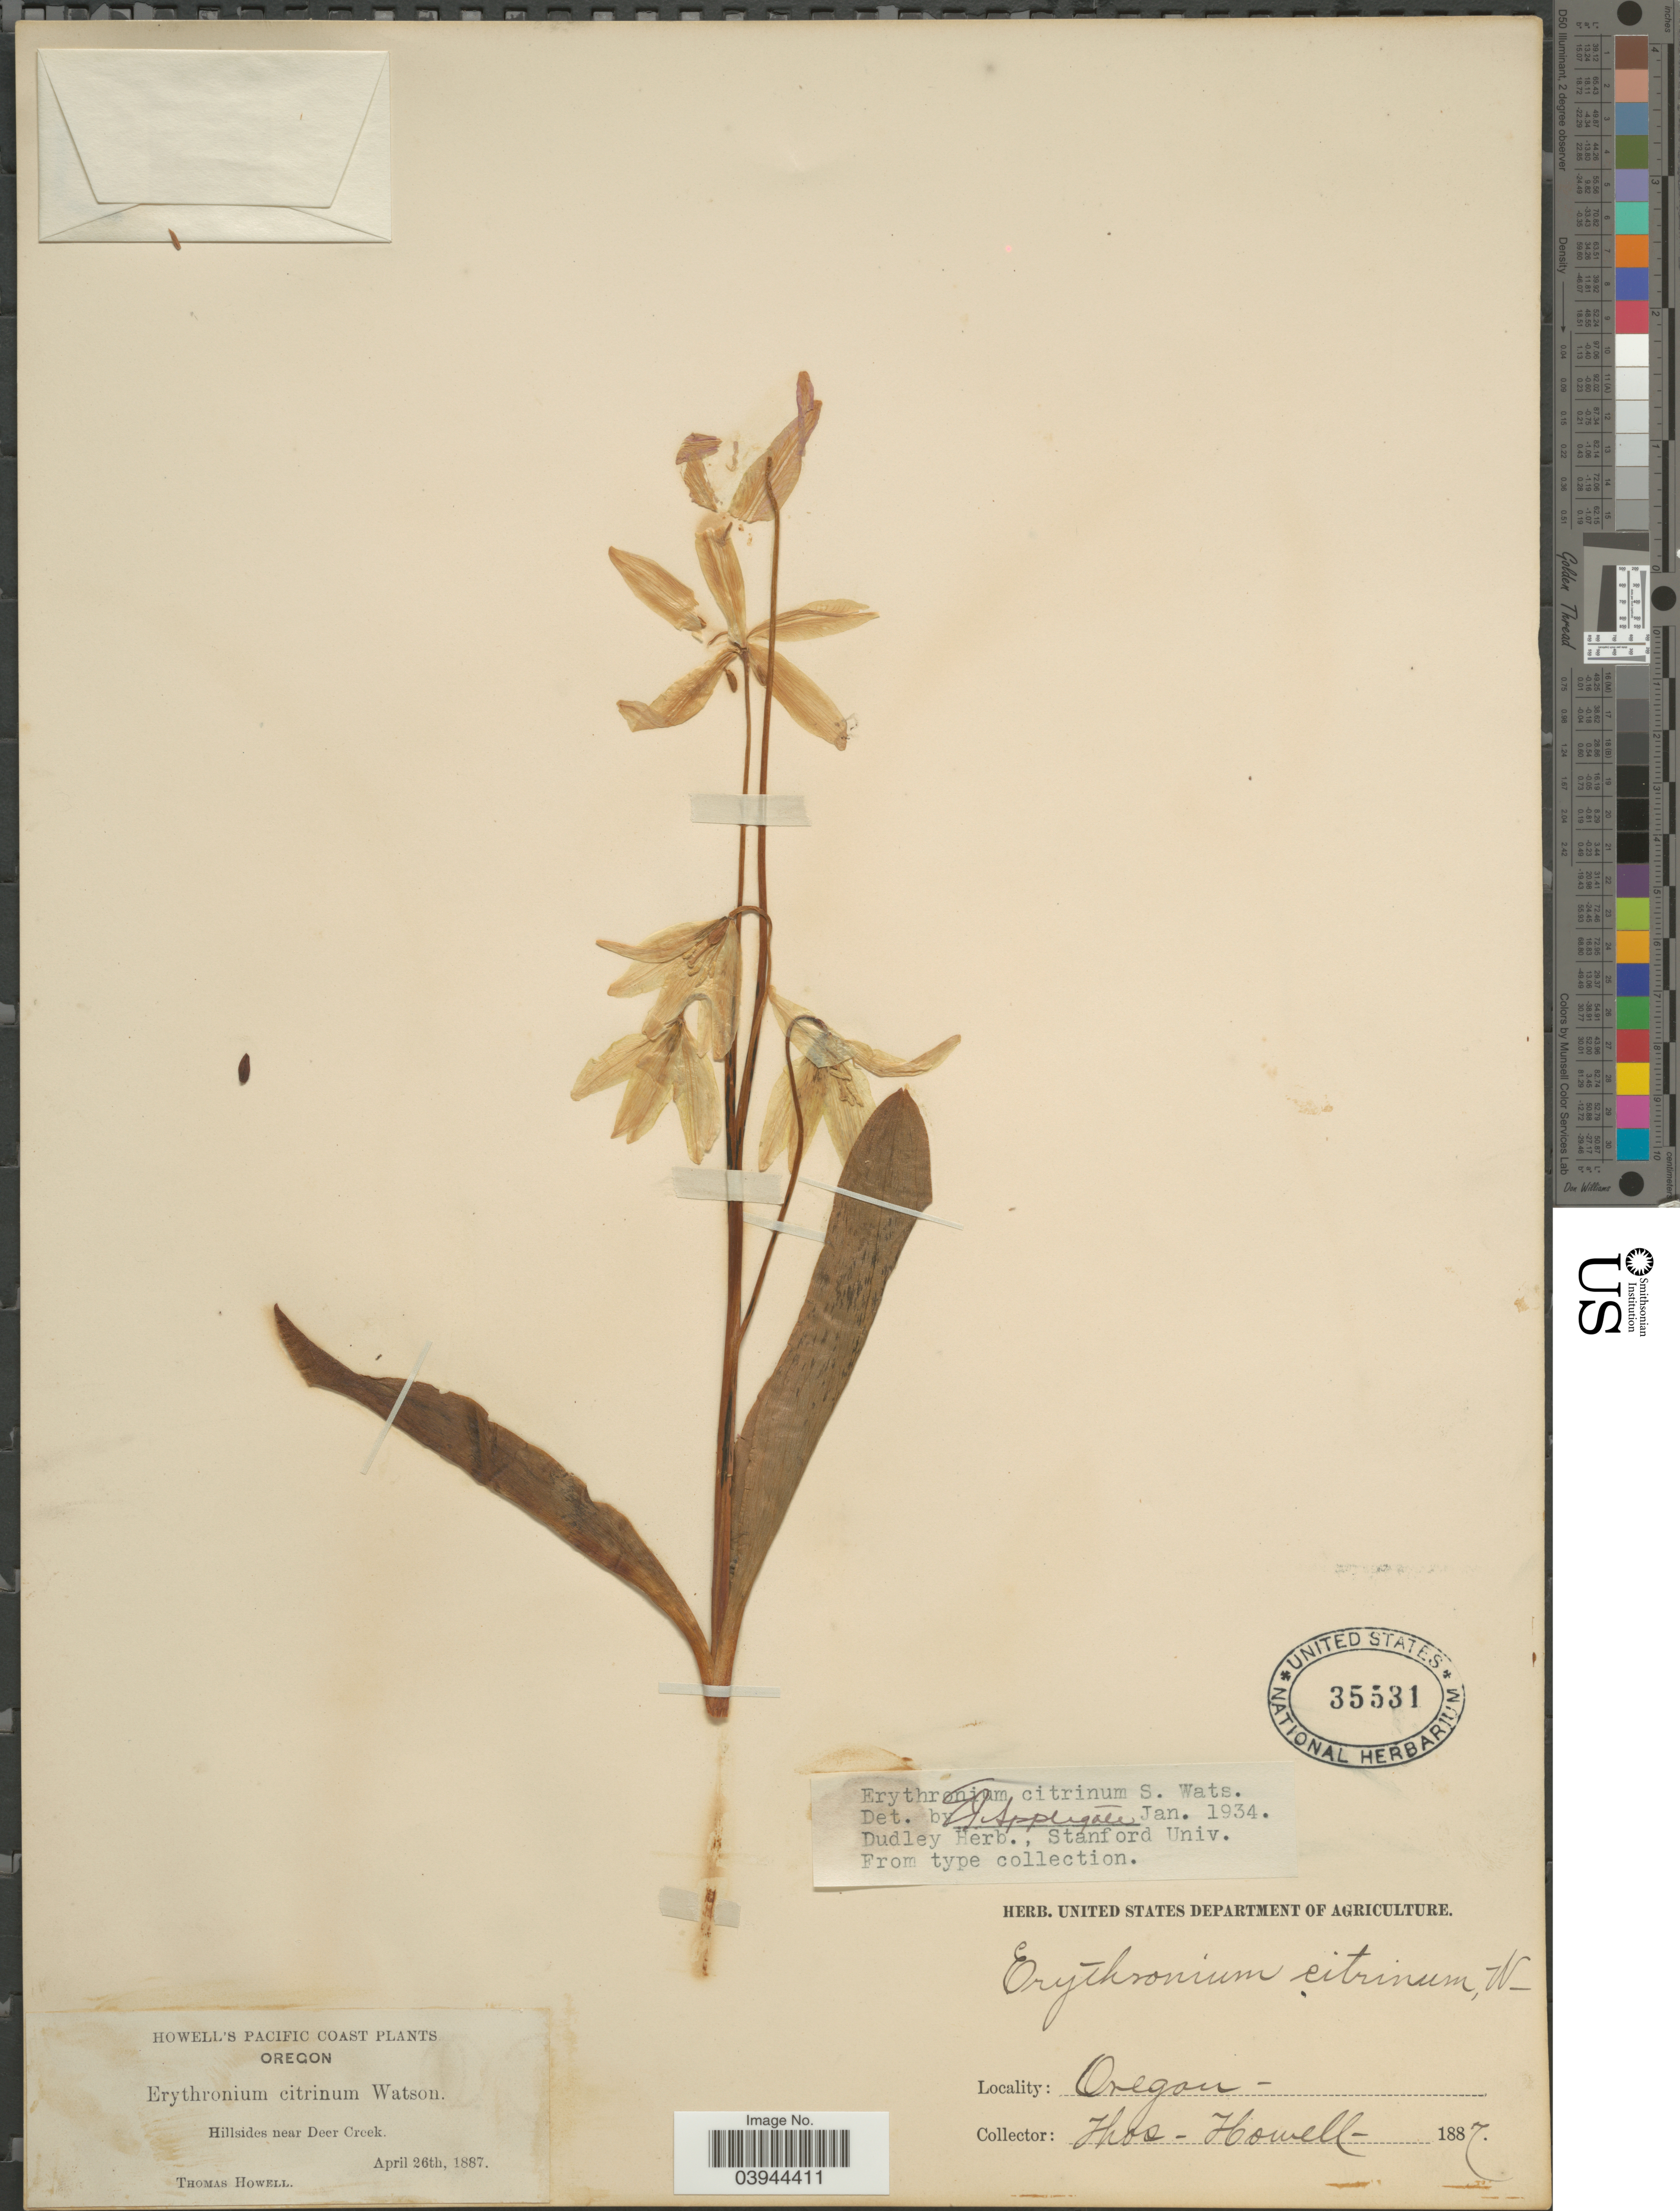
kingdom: Plantae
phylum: Tracheophyta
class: Liliopsida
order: Liliales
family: Liliaceae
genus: Erythronium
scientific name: Erythronium citrinum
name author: S. Watson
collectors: T. Howell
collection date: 1887-04-26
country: United States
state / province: Oregon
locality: Pacific Coast. Hillsides near Deer Creek.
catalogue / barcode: US 35531